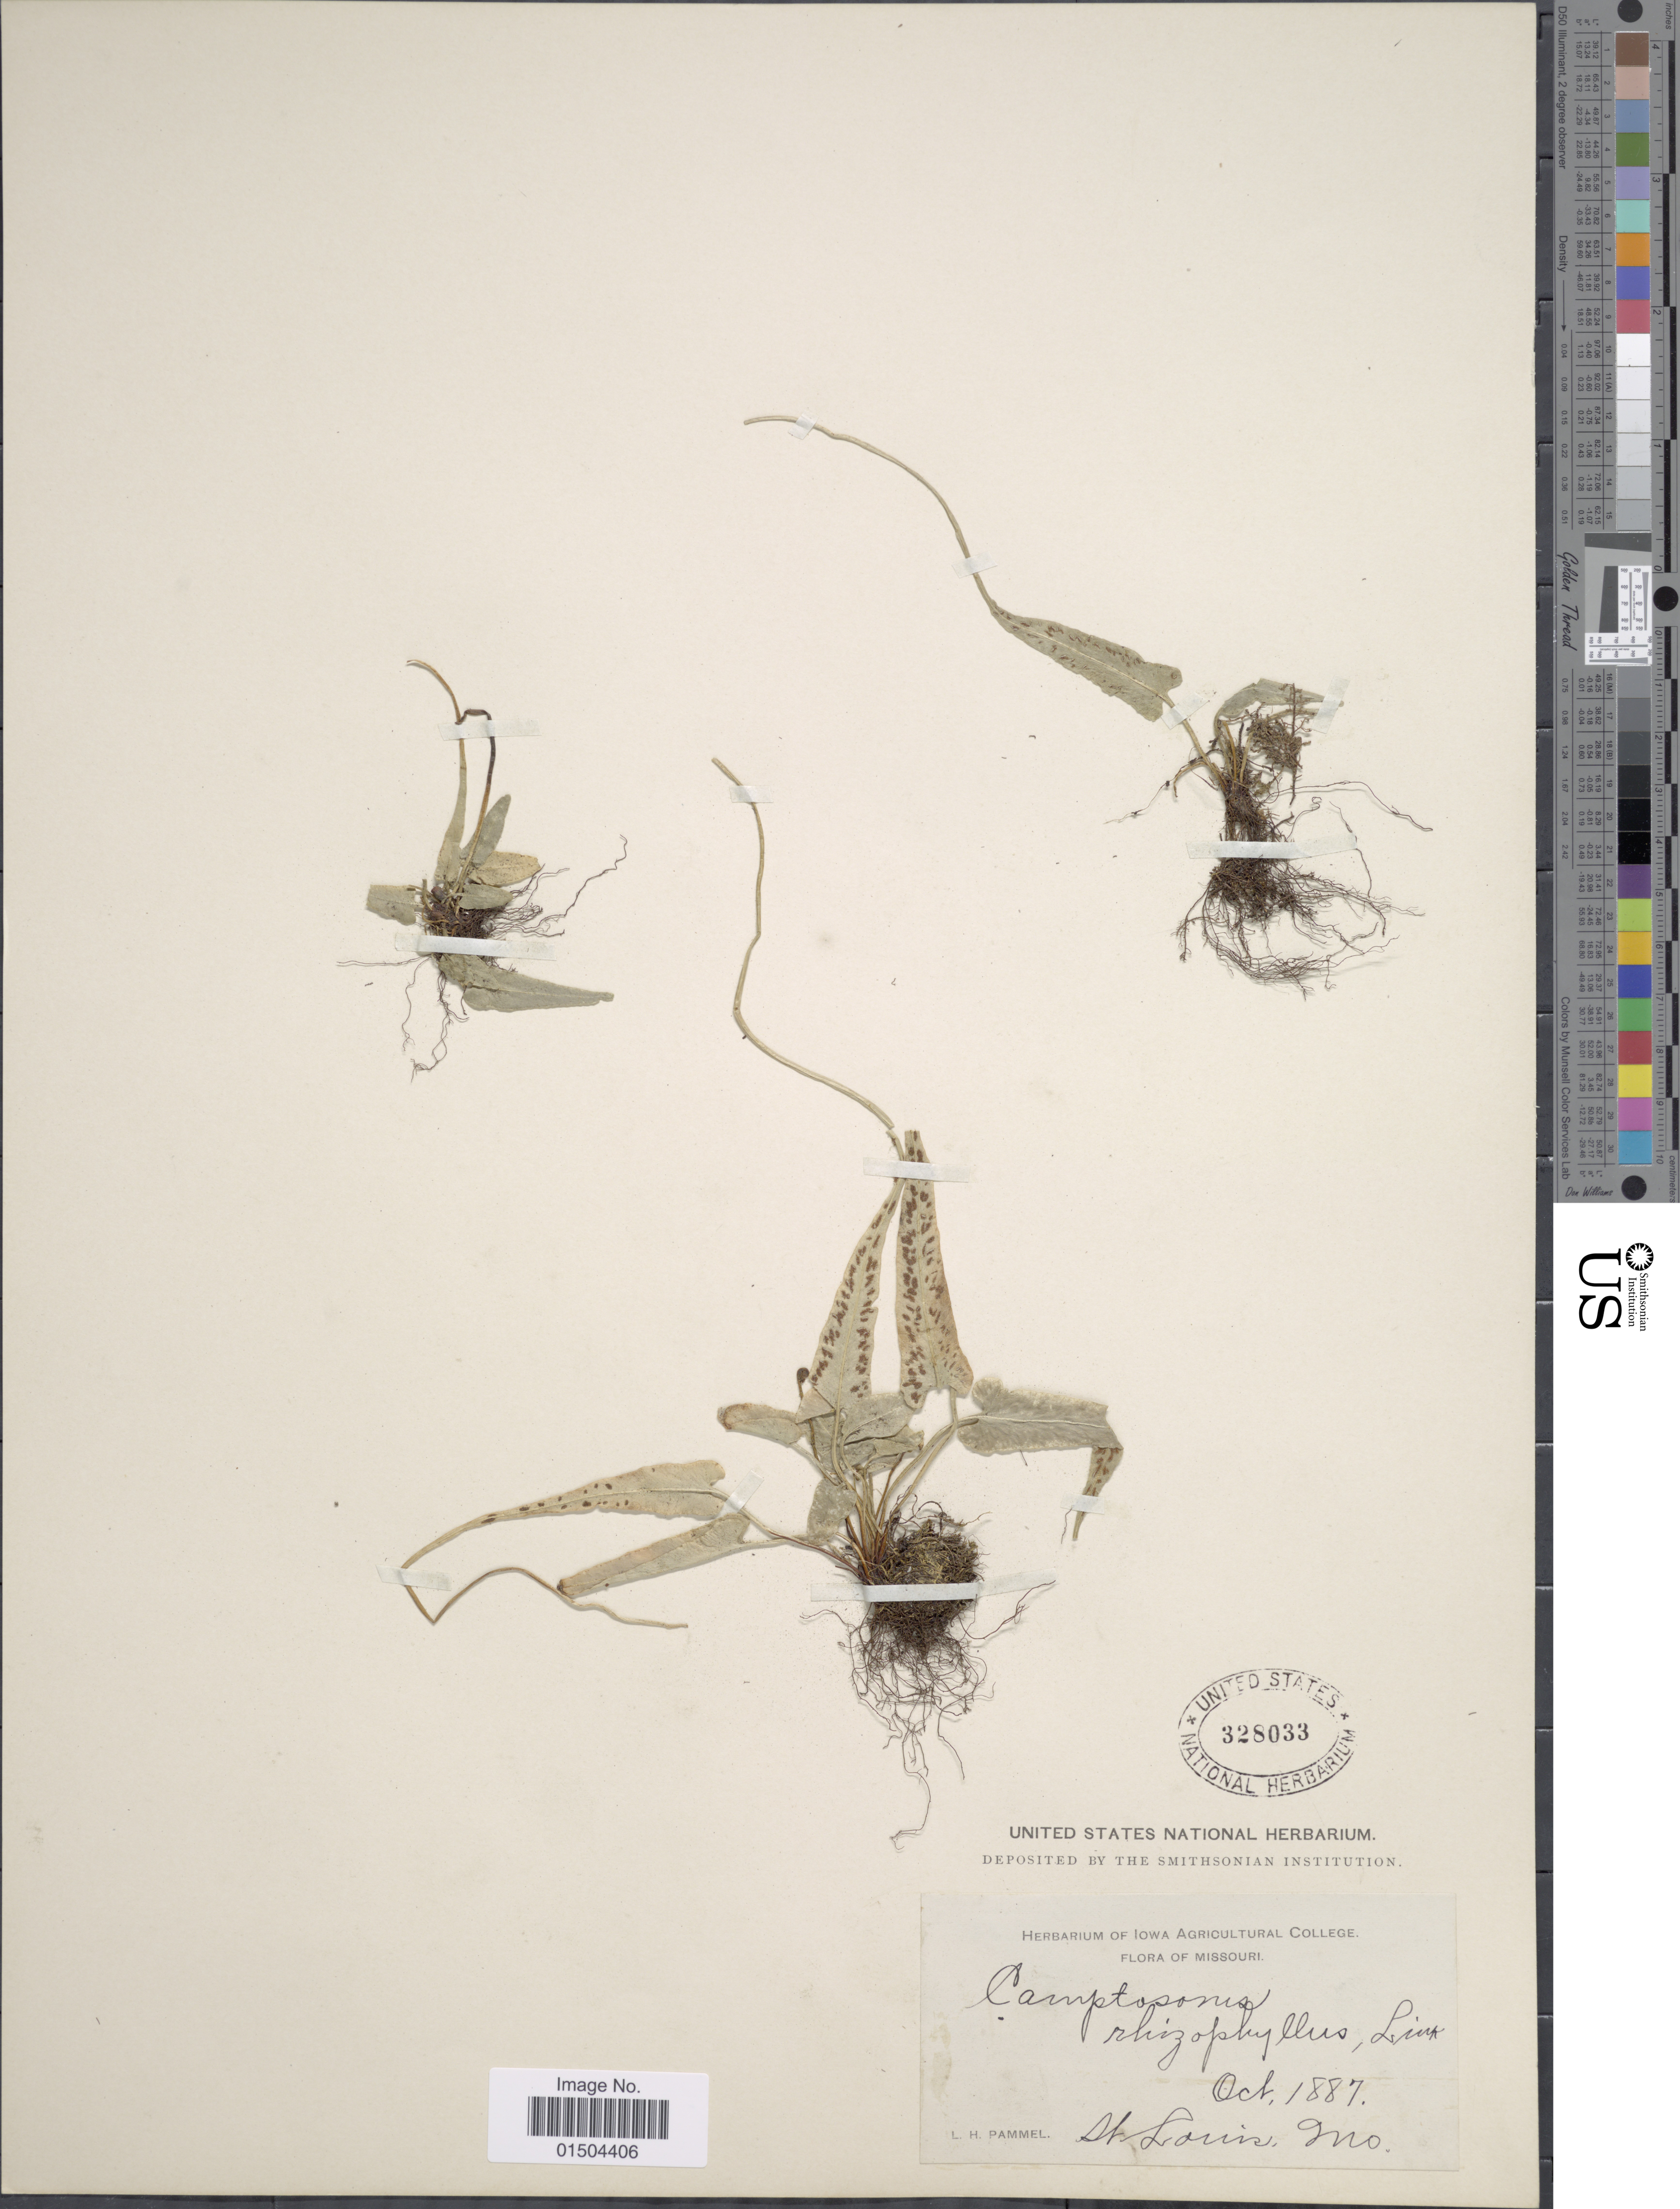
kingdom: Plantae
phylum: Tracheophyta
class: Polypodiopsida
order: Polypodiales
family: Aspleniaceae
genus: Asplenium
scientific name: Asplenium rhizophyllum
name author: L.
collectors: L. Pammel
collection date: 1887-10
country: United States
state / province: Missouri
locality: St. Louis.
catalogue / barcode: US 328033